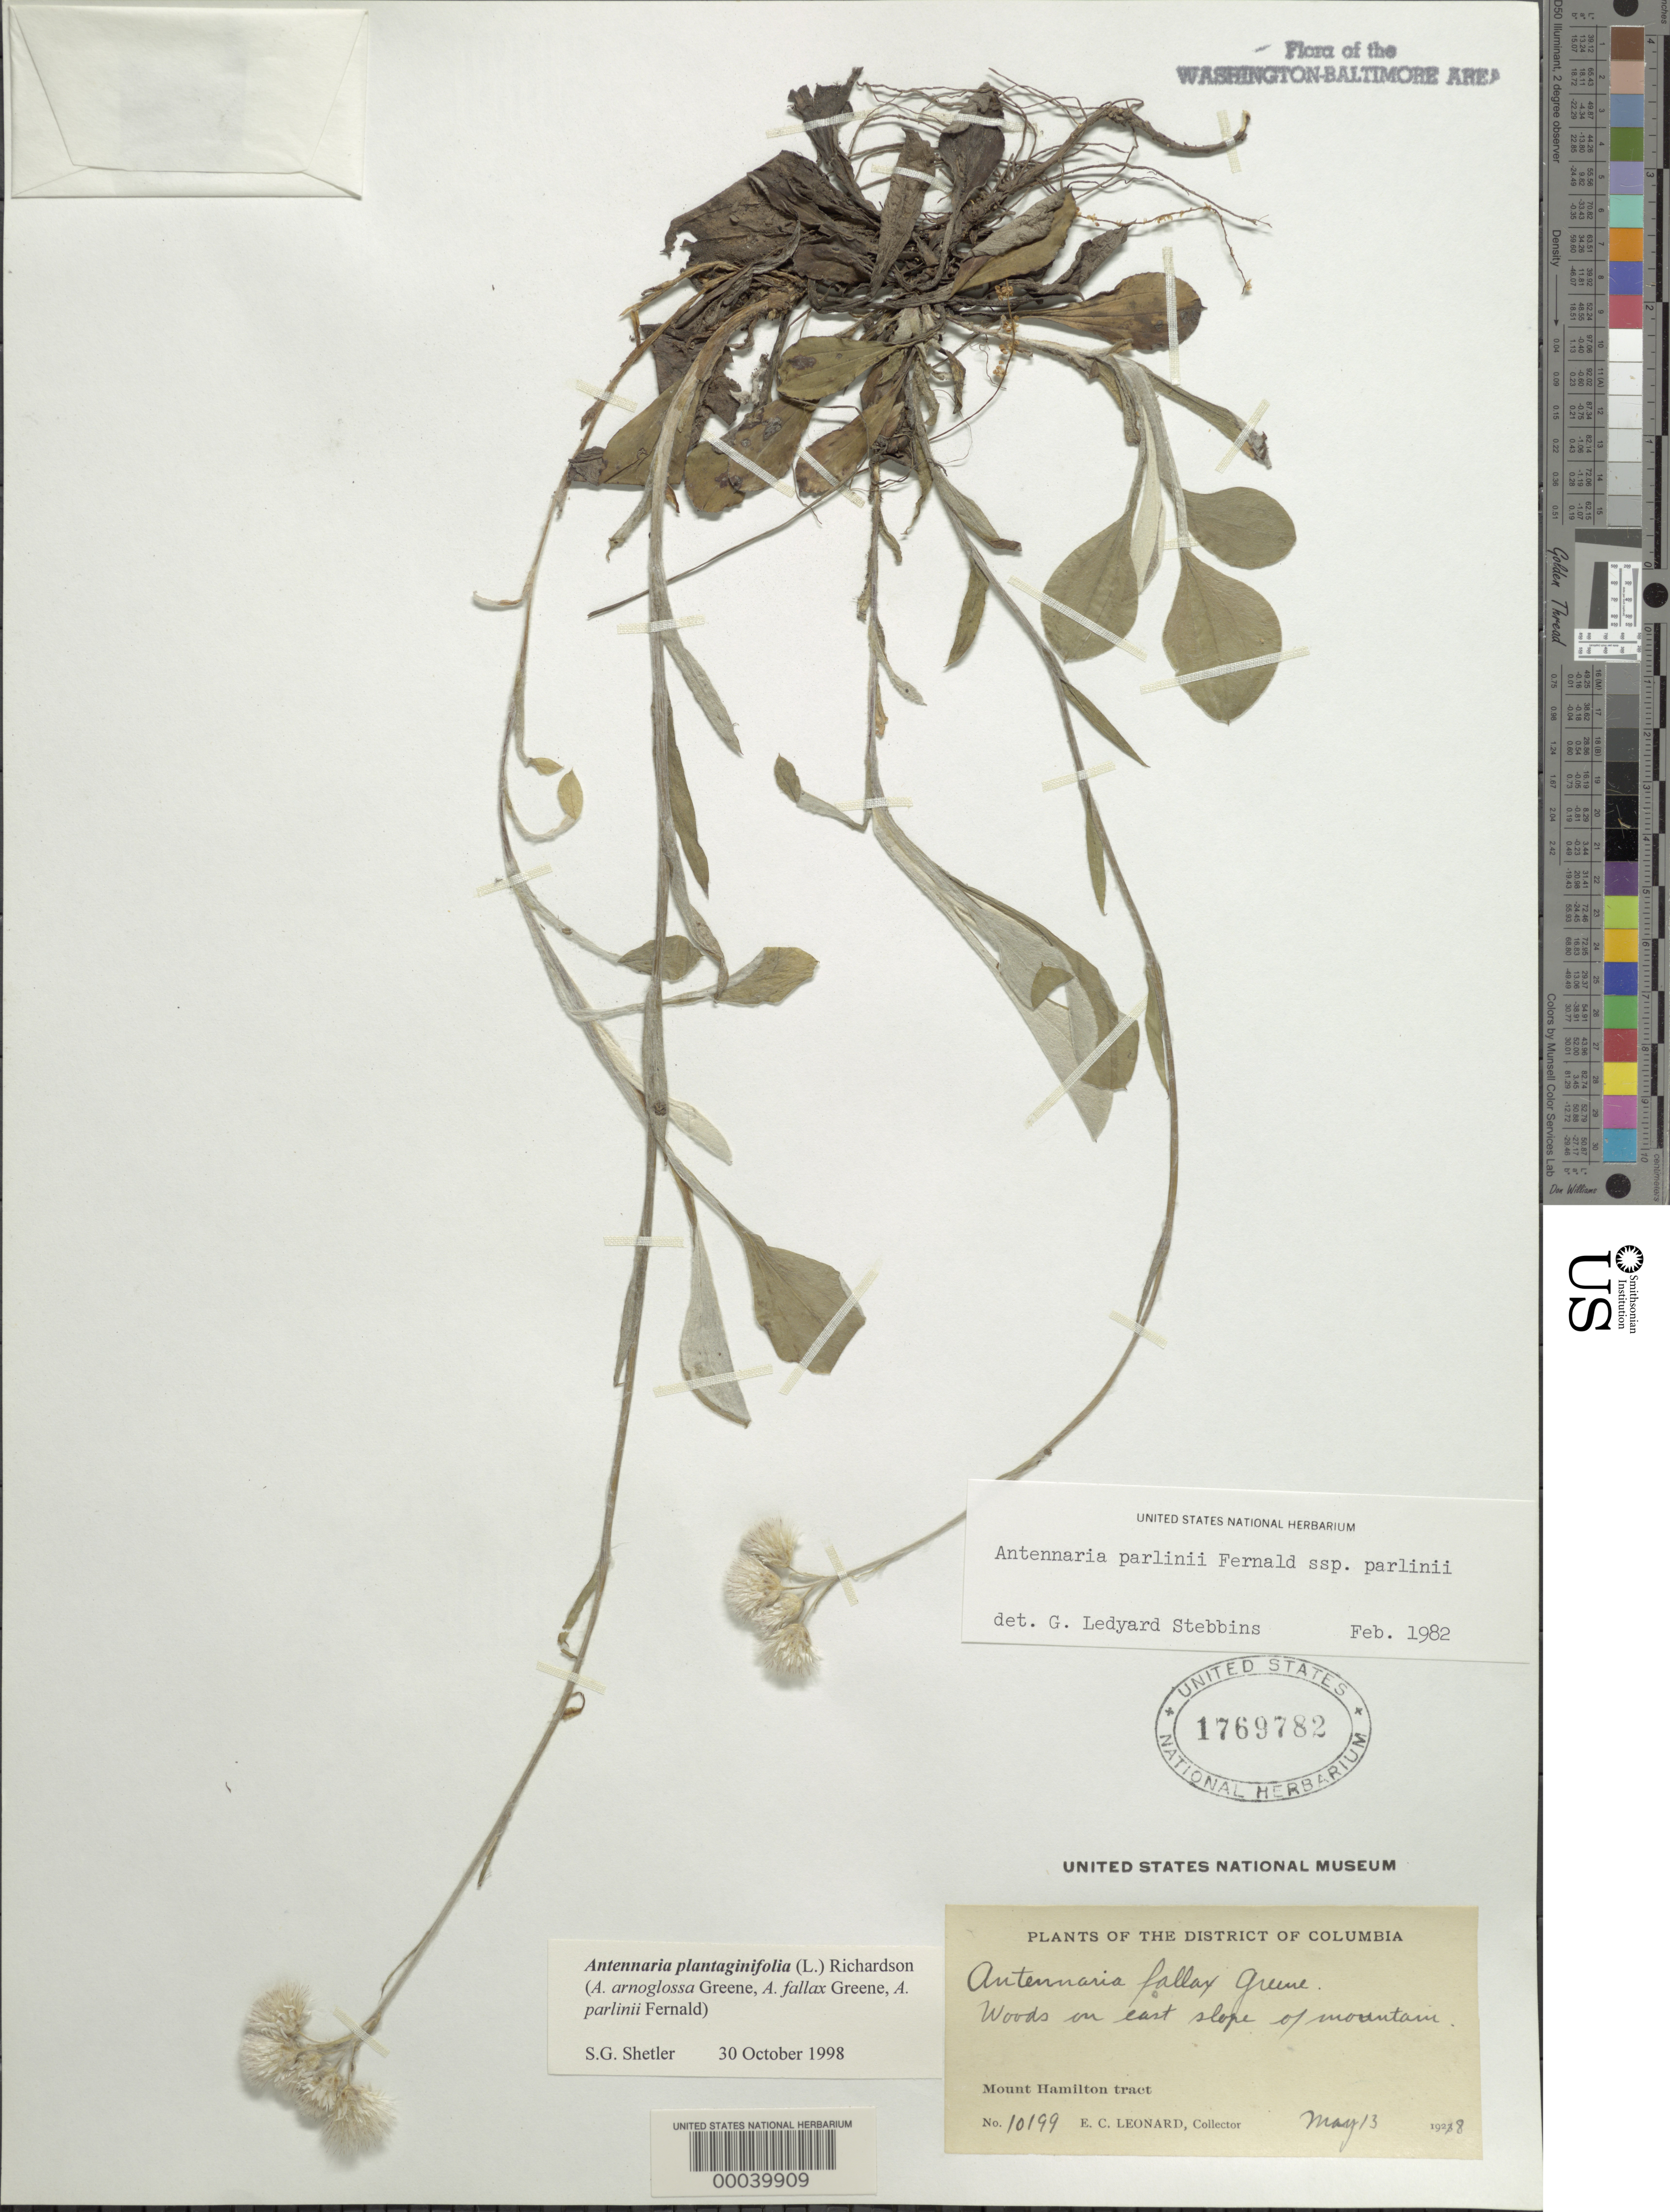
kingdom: Plantae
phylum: Tracheophyta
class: Magnoliopsida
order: Asterales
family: Asteraceae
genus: Antennaria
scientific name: Antennaria plantaginifolia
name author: (L.) Richardson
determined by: Stebbins, G. L.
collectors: E. C. Leonard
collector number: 10199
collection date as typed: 13 May 1928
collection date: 1928-05-13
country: United States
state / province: District of Columbia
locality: East slope of Mount Hamilton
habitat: Woods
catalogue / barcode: US 1769782